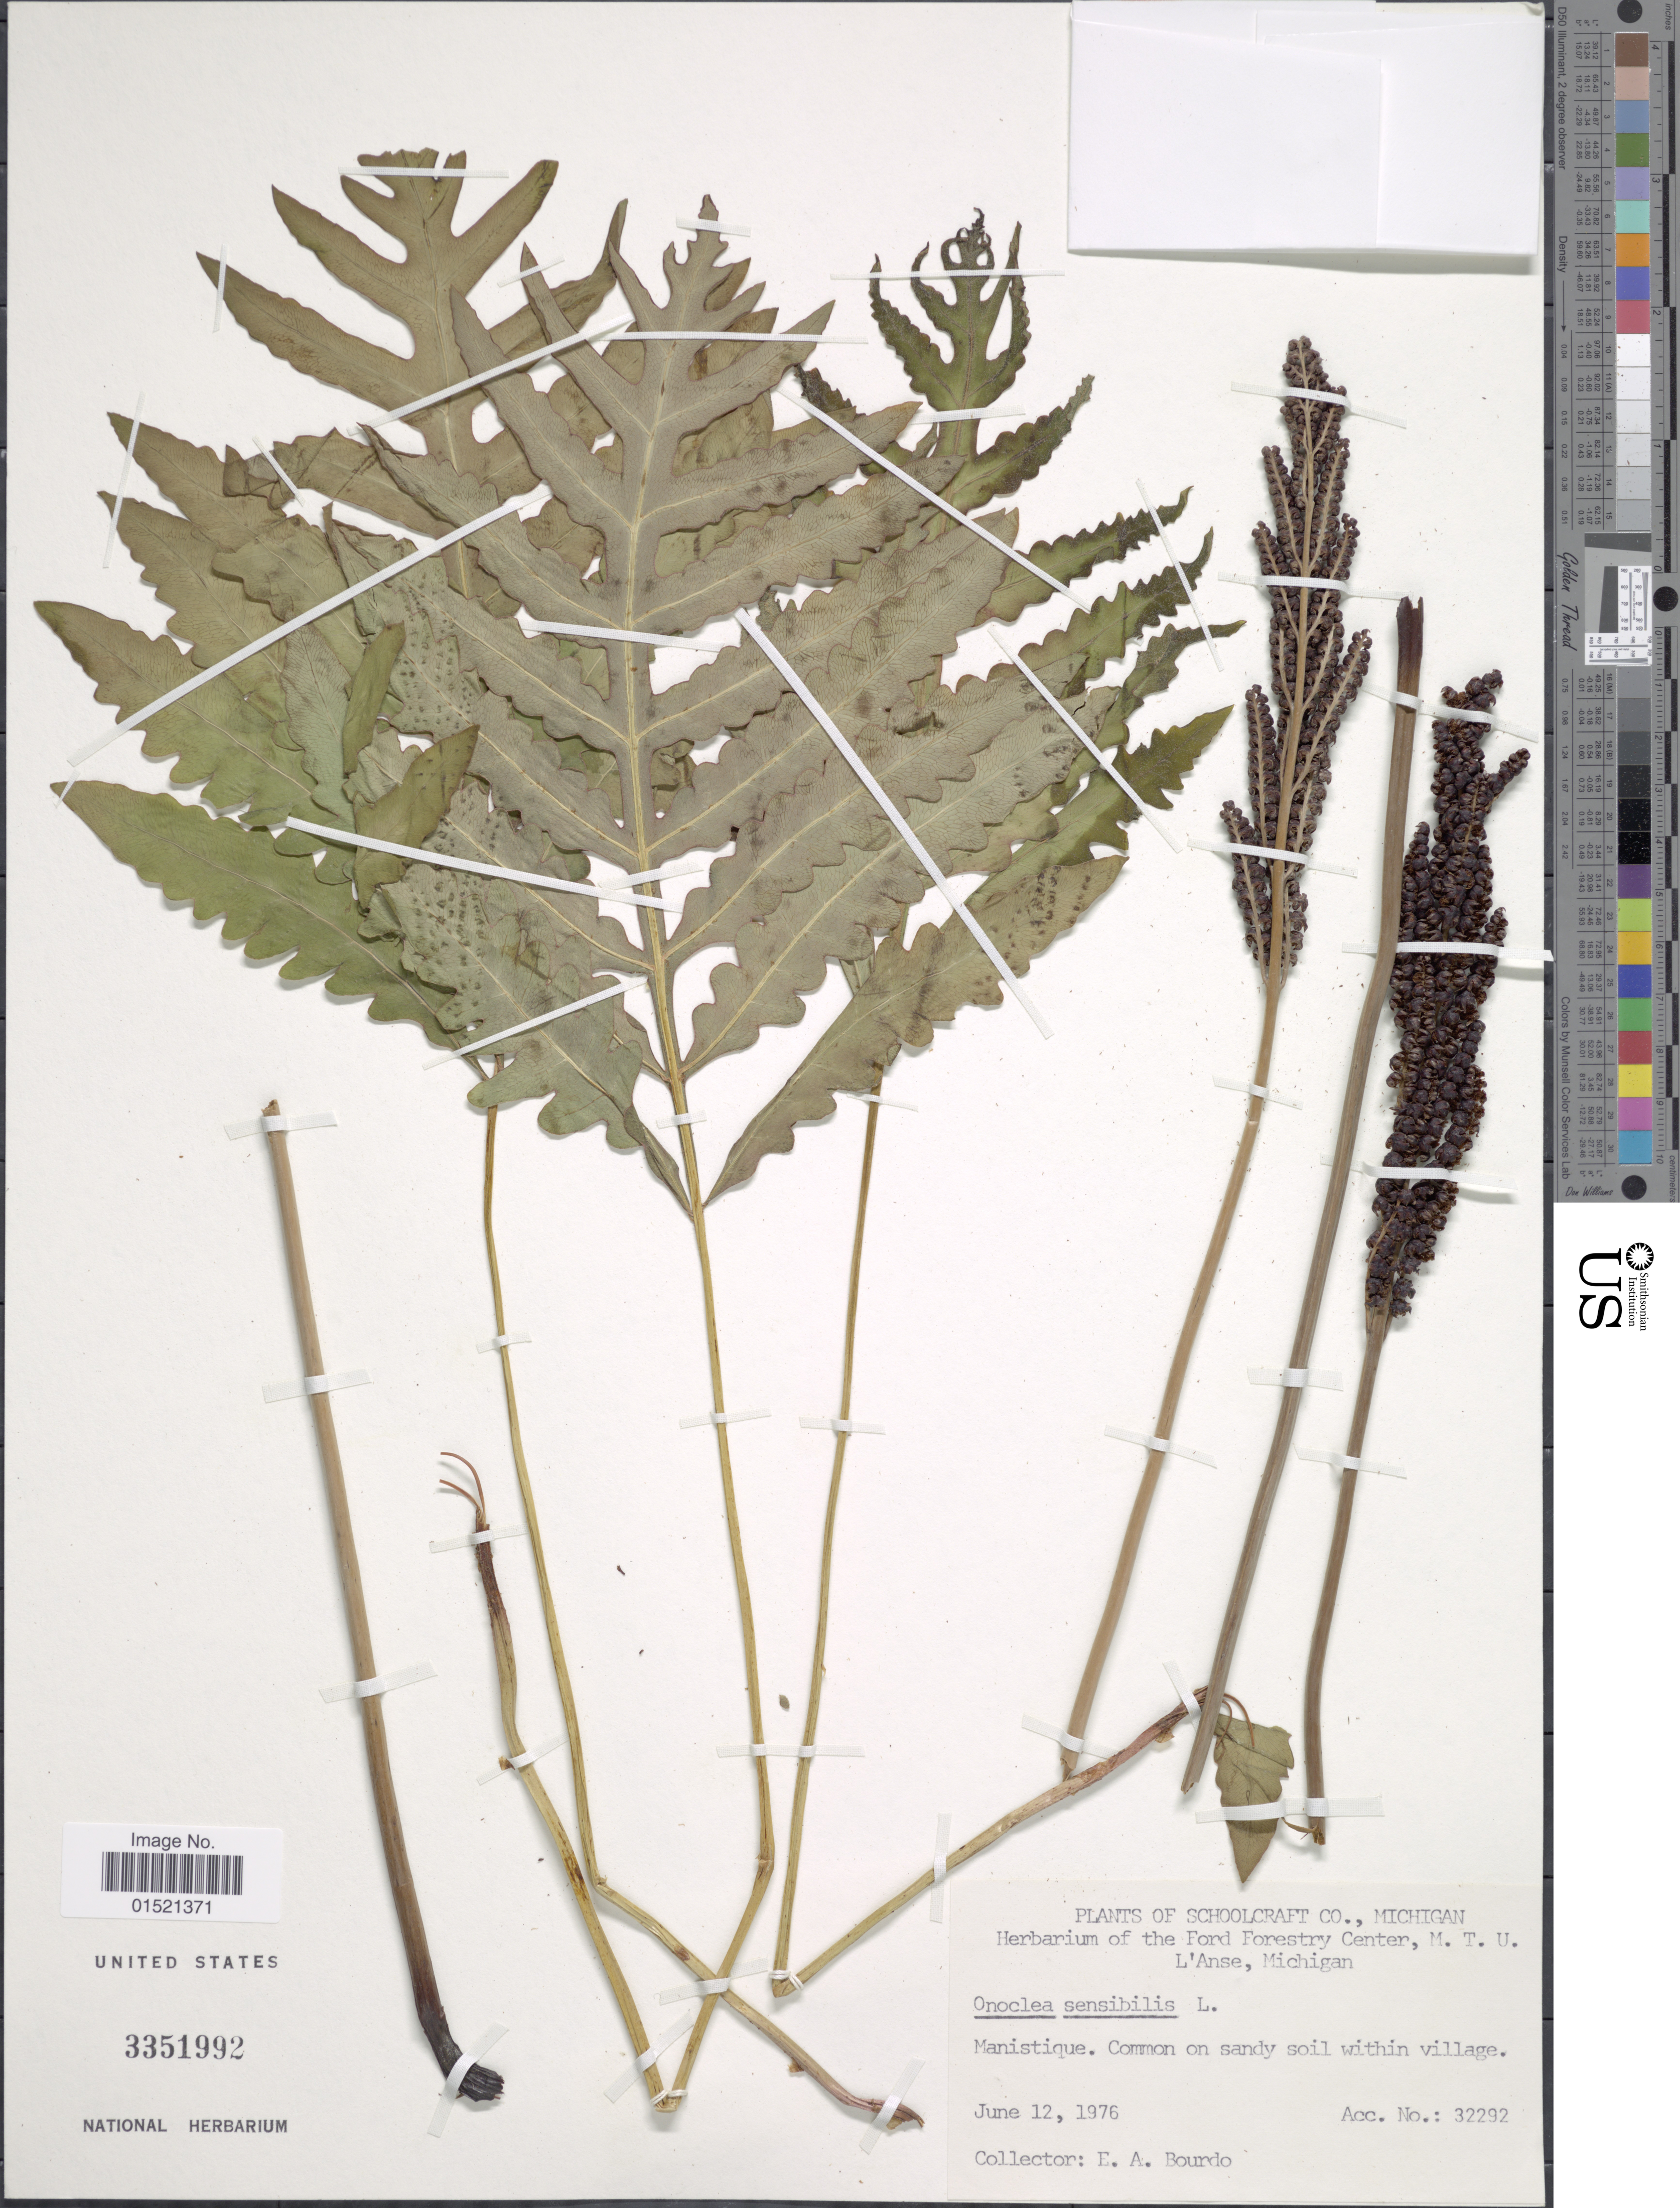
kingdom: Plantae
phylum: Tracheophyta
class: Polypodiopsida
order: Polypodiales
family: Onocleaceae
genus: Onoclea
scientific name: Onoclea sensibilis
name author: L.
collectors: E. Bourdo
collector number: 32292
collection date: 1976-06-12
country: United States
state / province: Michigan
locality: Schoolcraft Co., Manistique. Common on sandy soil within village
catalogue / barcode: US 3351992